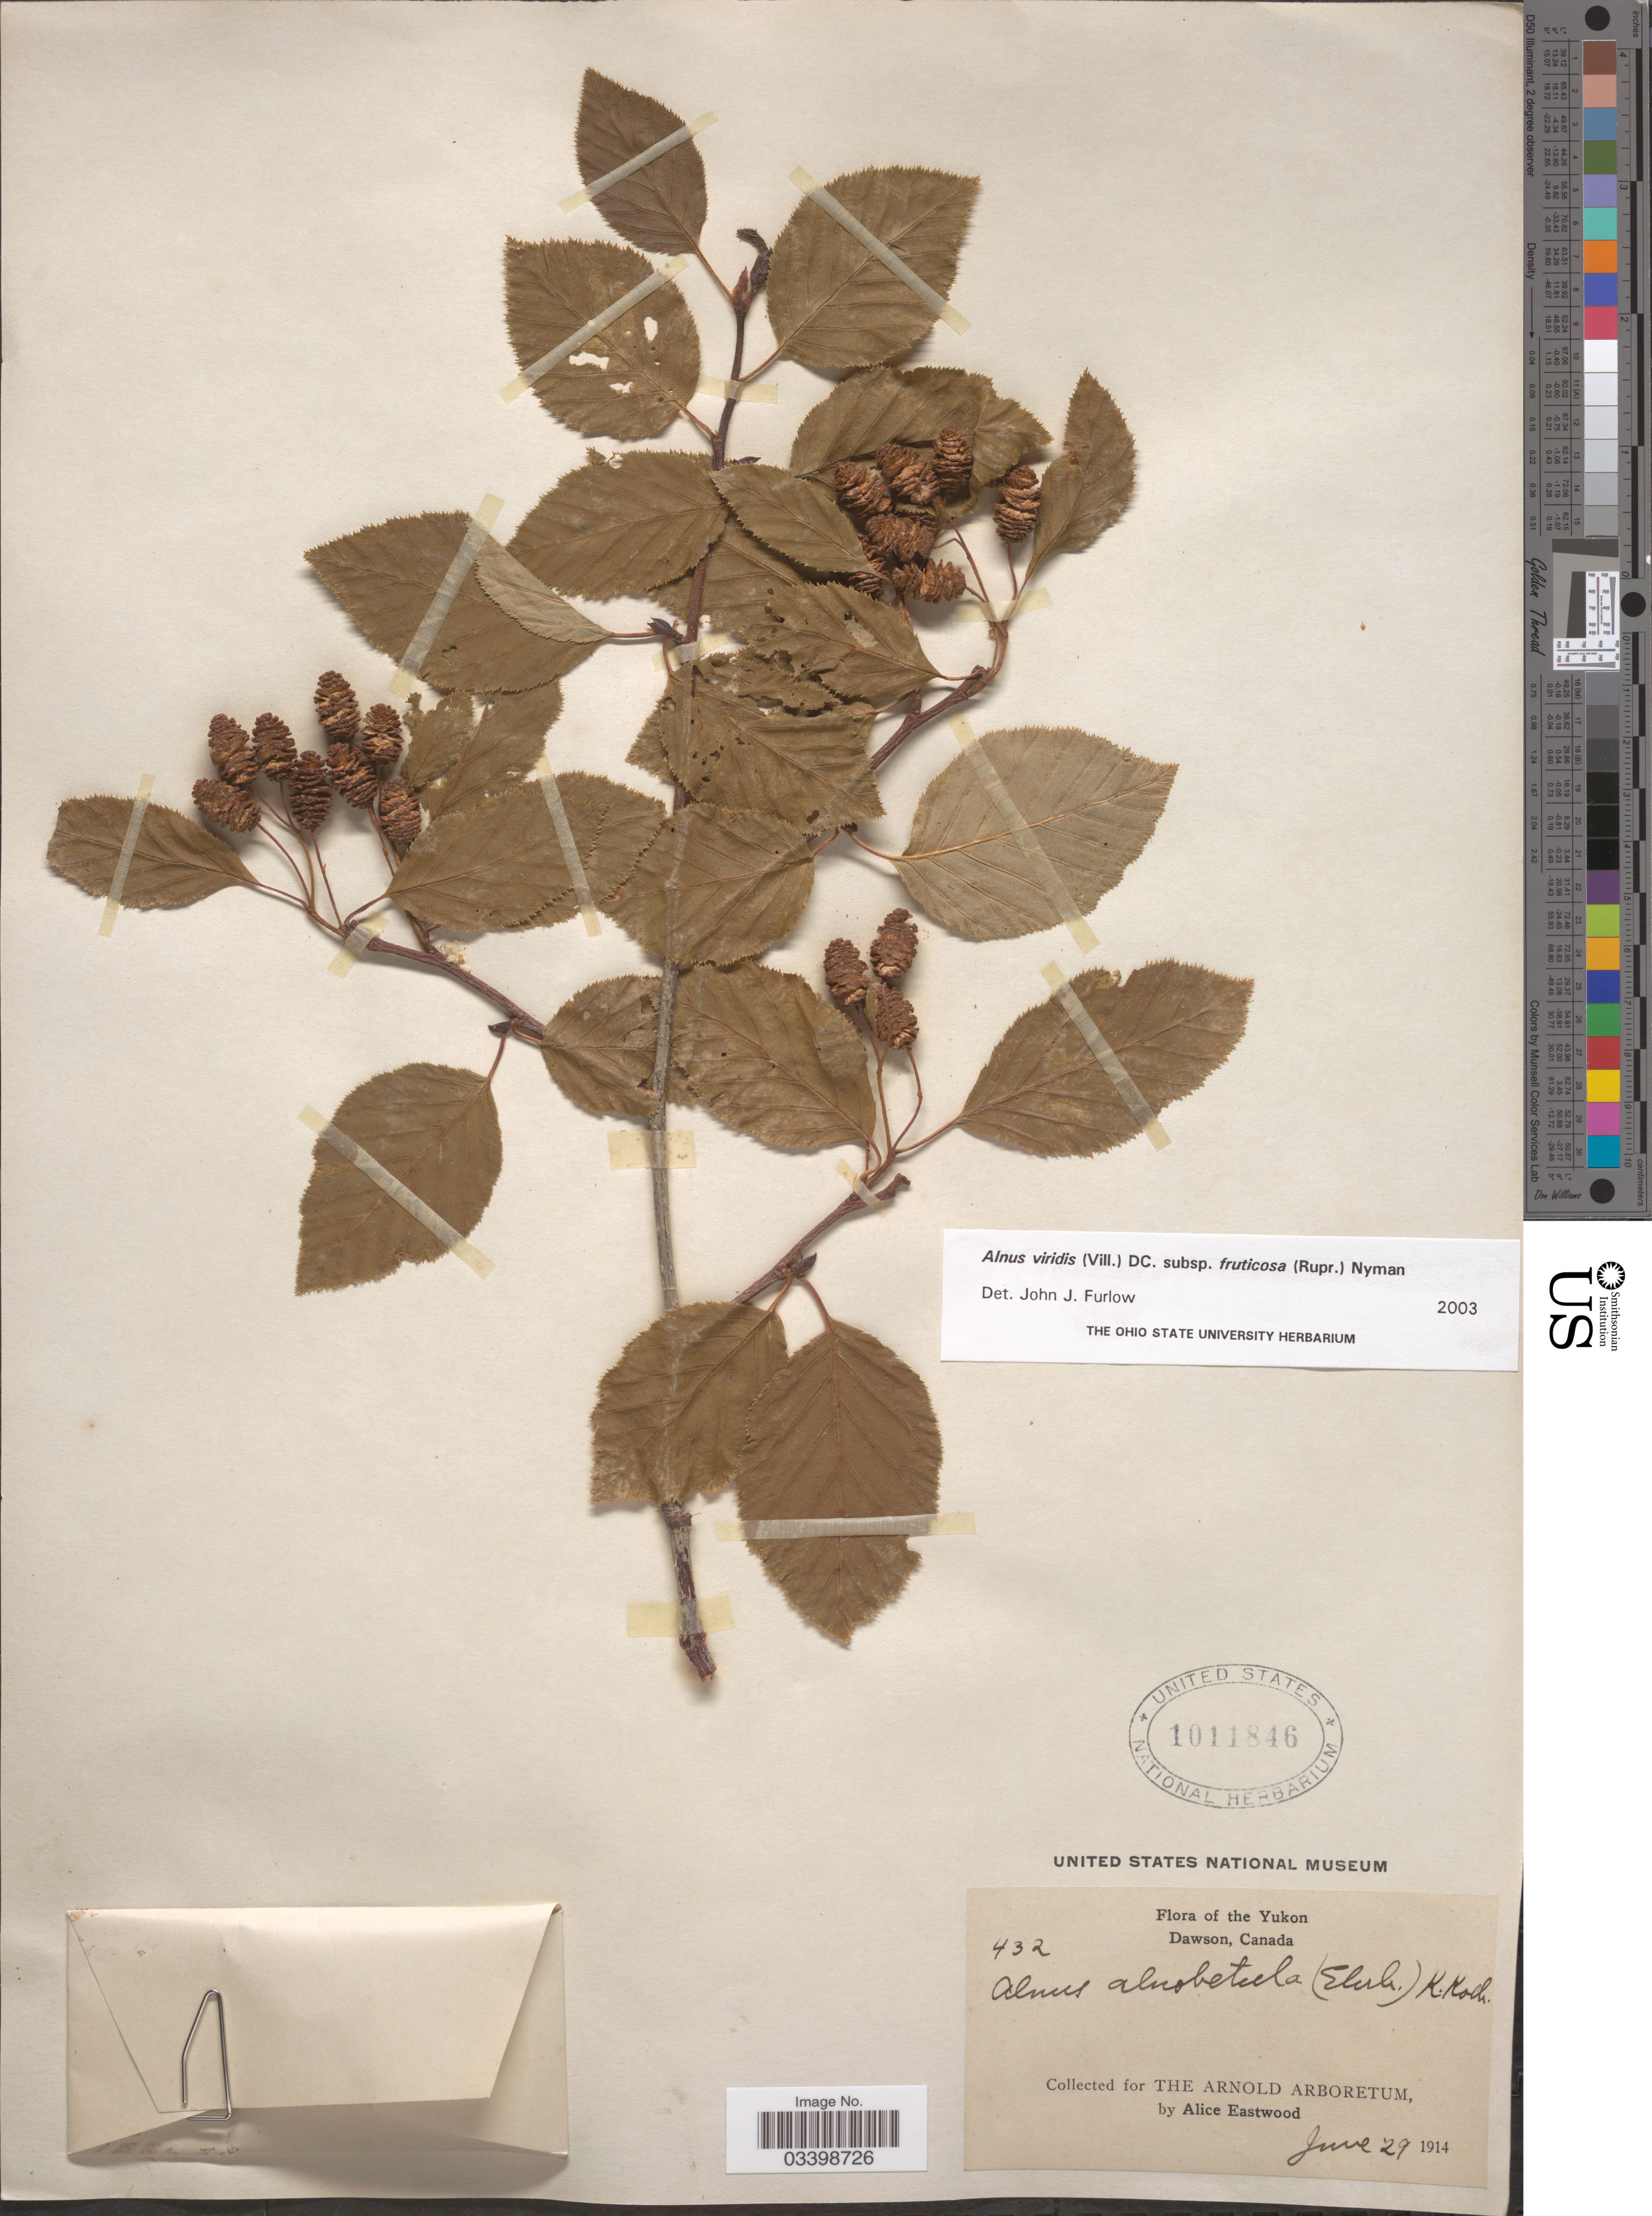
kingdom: Plantae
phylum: Tracheophyta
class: Magnoliopsida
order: Fagales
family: Betulaceae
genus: Alnus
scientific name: Alnus viridis subsp. fruticosa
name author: (Rupr.) Nyman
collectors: A. Eastwood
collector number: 432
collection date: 1914-06-29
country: Canada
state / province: Yukon Territory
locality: The Yukon, Dawson.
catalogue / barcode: US 1011846